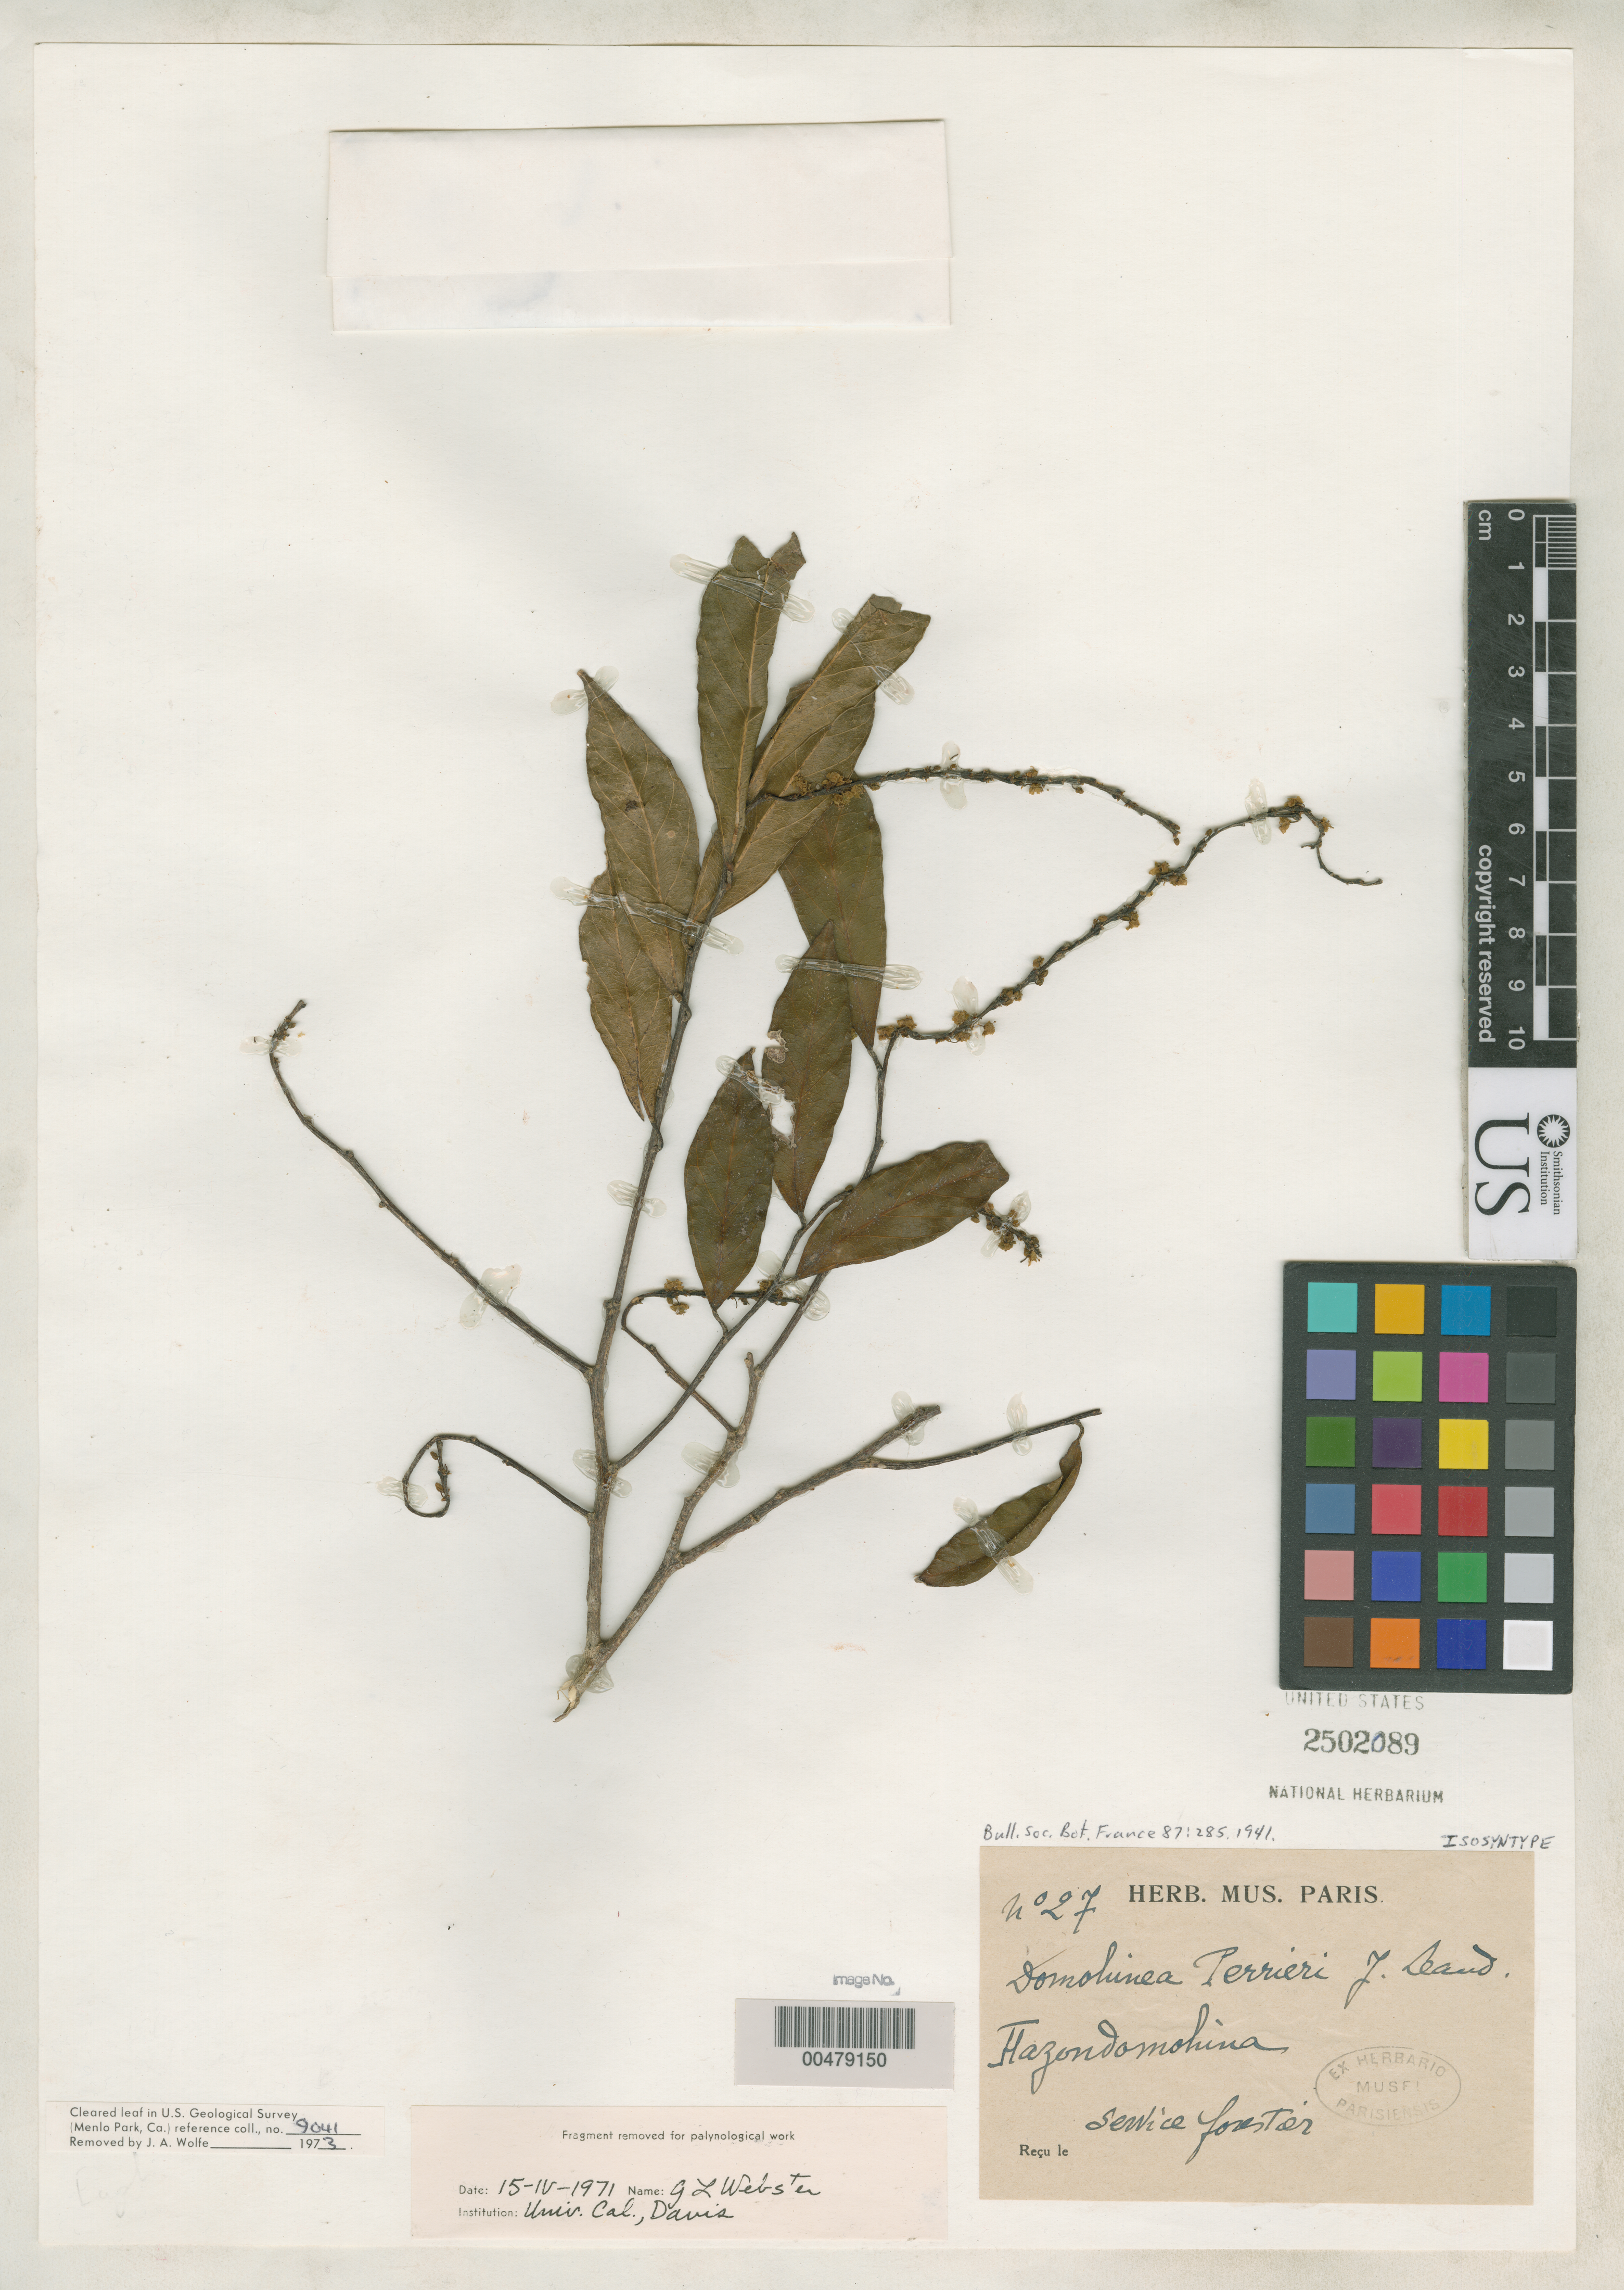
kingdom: Plantae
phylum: Tracheophyta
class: Magnoliopsida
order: Malpighiales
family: Euphorbiaceae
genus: Domohinea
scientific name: Domohinea perrieri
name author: Leandri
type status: Isosyntype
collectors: Service Forestier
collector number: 27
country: Madagascar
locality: Hazondomohina.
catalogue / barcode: US 2502089